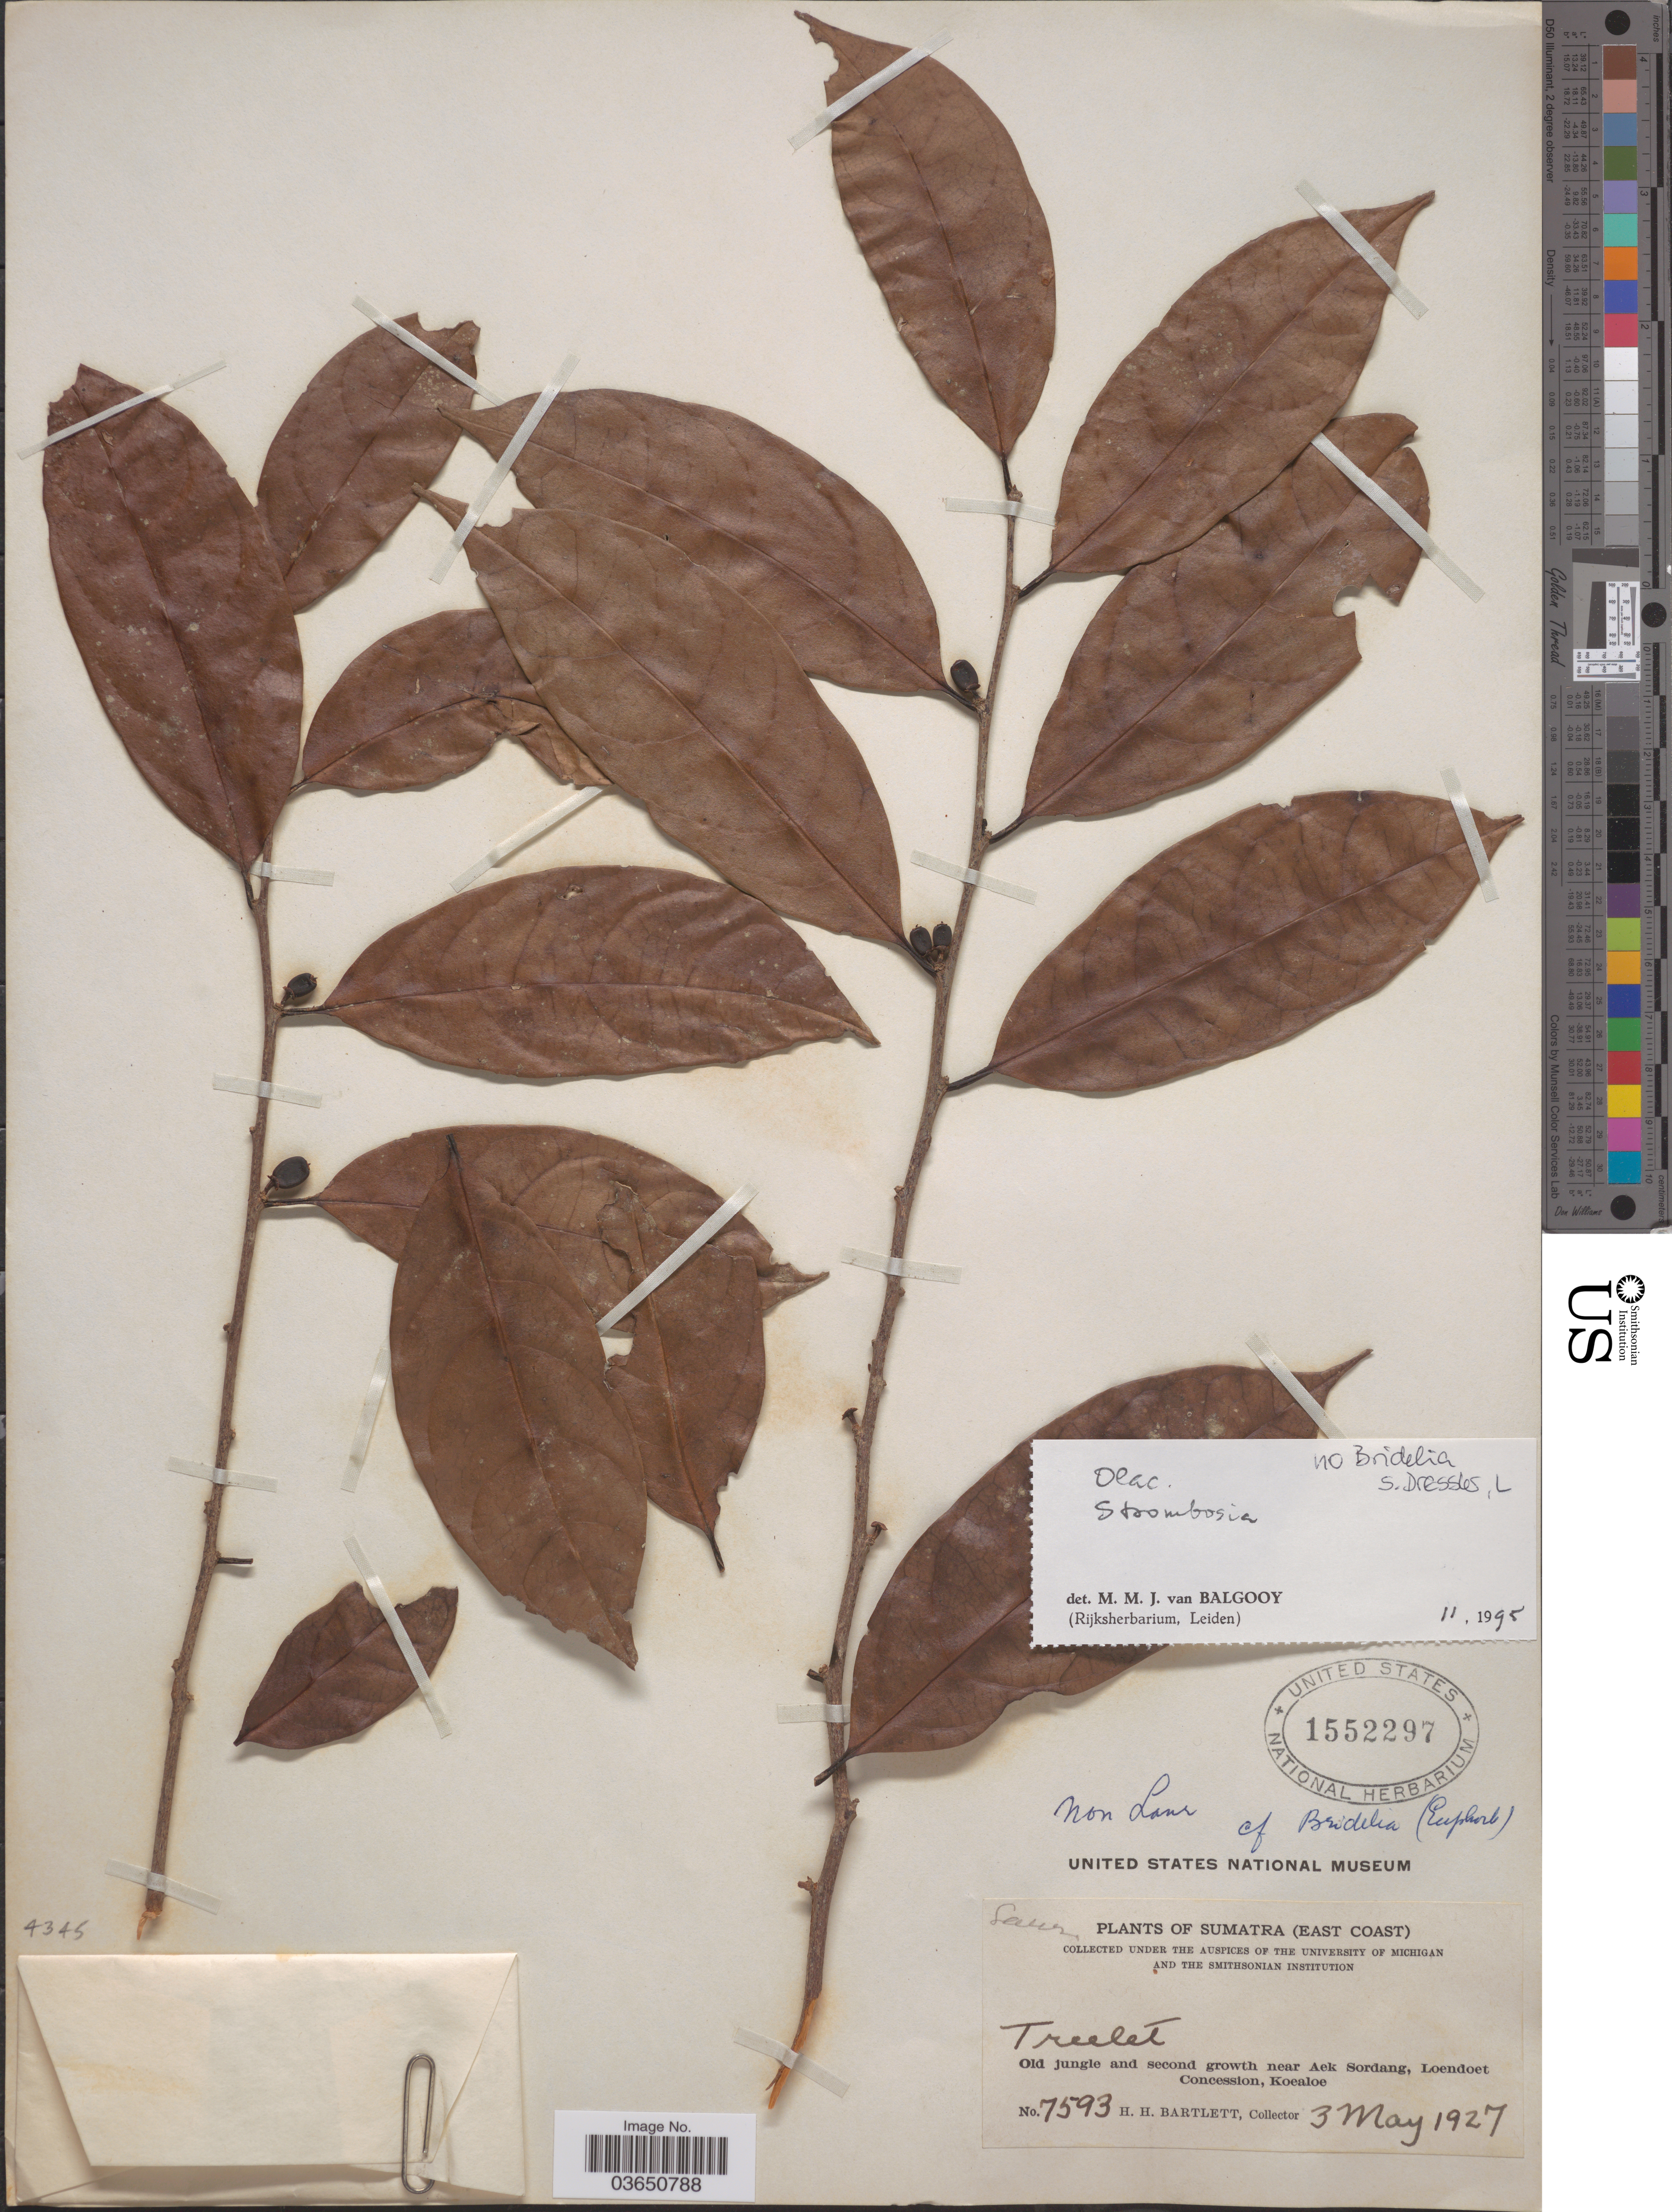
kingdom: Plantae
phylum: Tracheophyta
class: Magnoliopsida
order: Santalales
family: Strombosiaceae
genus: Strombosia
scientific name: Strombosia sp.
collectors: H. H. Bartlett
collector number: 7593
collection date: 1927-05-03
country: Indonesia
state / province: Sumatra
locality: (East Coast). Old jungle and second growth near Aek Sordang, Loendoet Concession, Koealoe.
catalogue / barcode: US 1552297